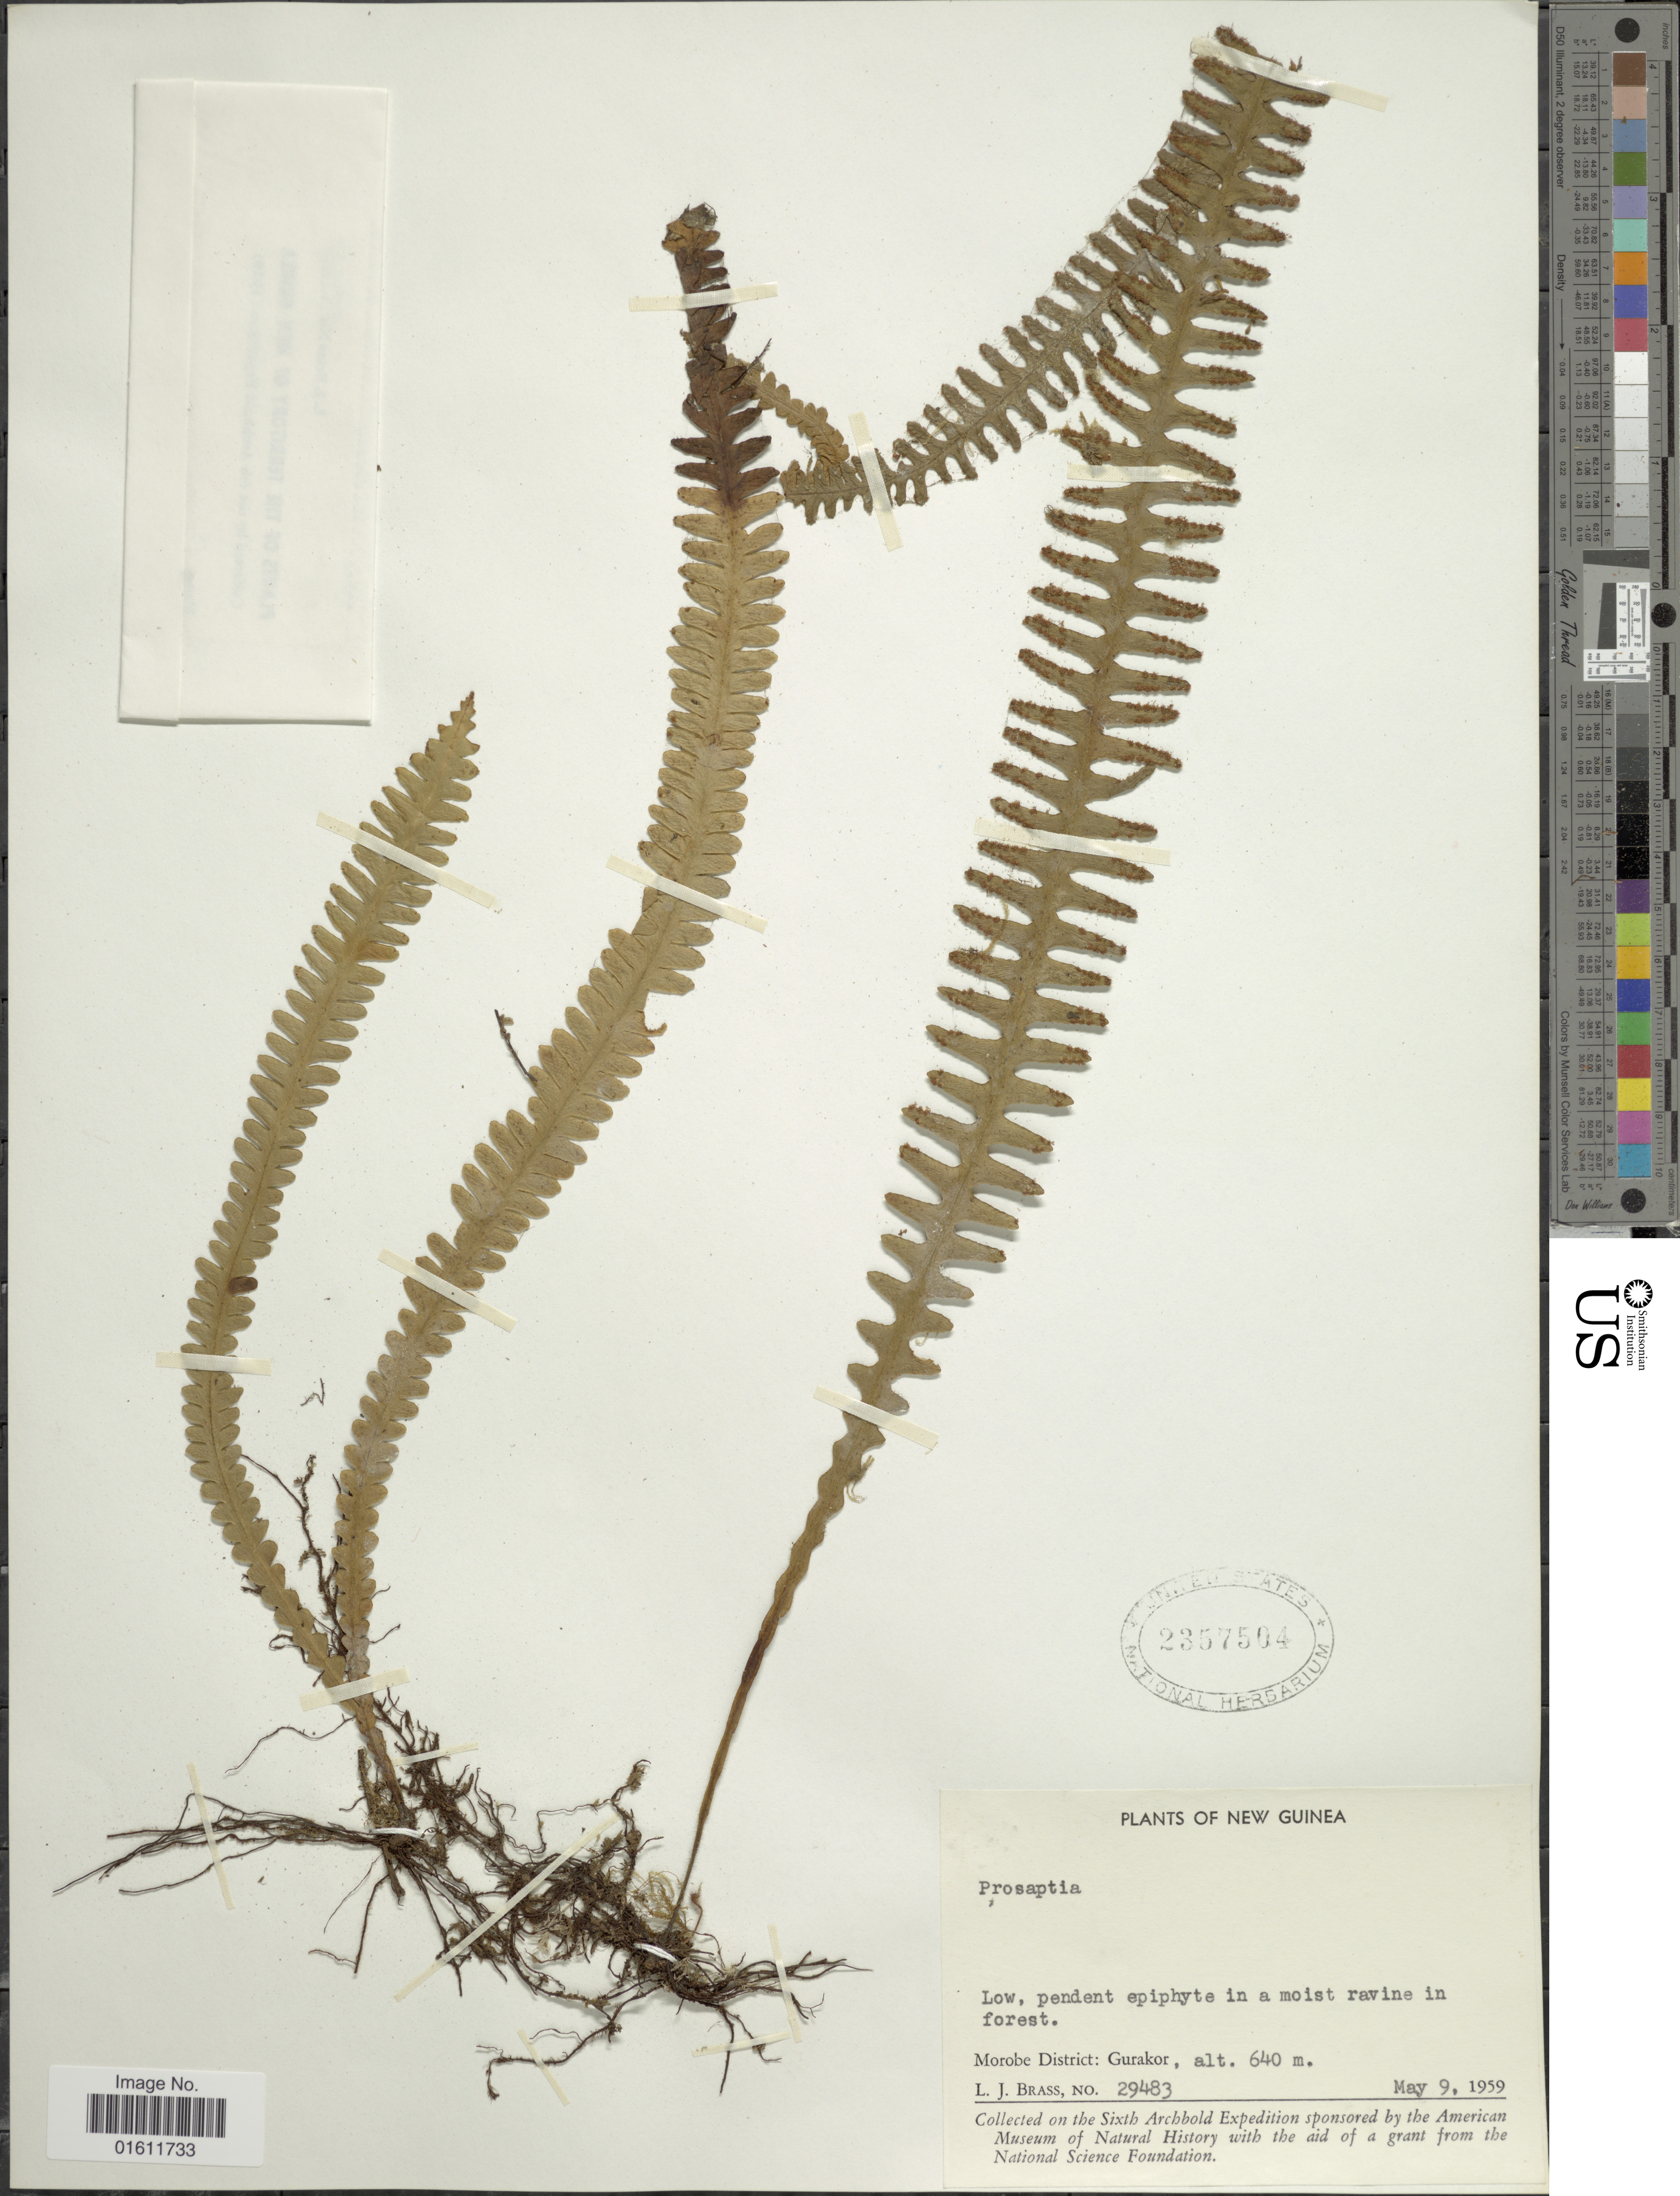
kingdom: Plantae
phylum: Tracheophyta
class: Polypodiopsida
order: Polypodiales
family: Polypodiaceae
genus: Prosaptia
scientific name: Prosaptia sp.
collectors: L. J. Brass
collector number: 29483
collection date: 1959-05-09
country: Papua New Guinea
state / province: Morobe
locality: Gurakor.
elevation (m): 640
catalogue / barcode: US 2357504